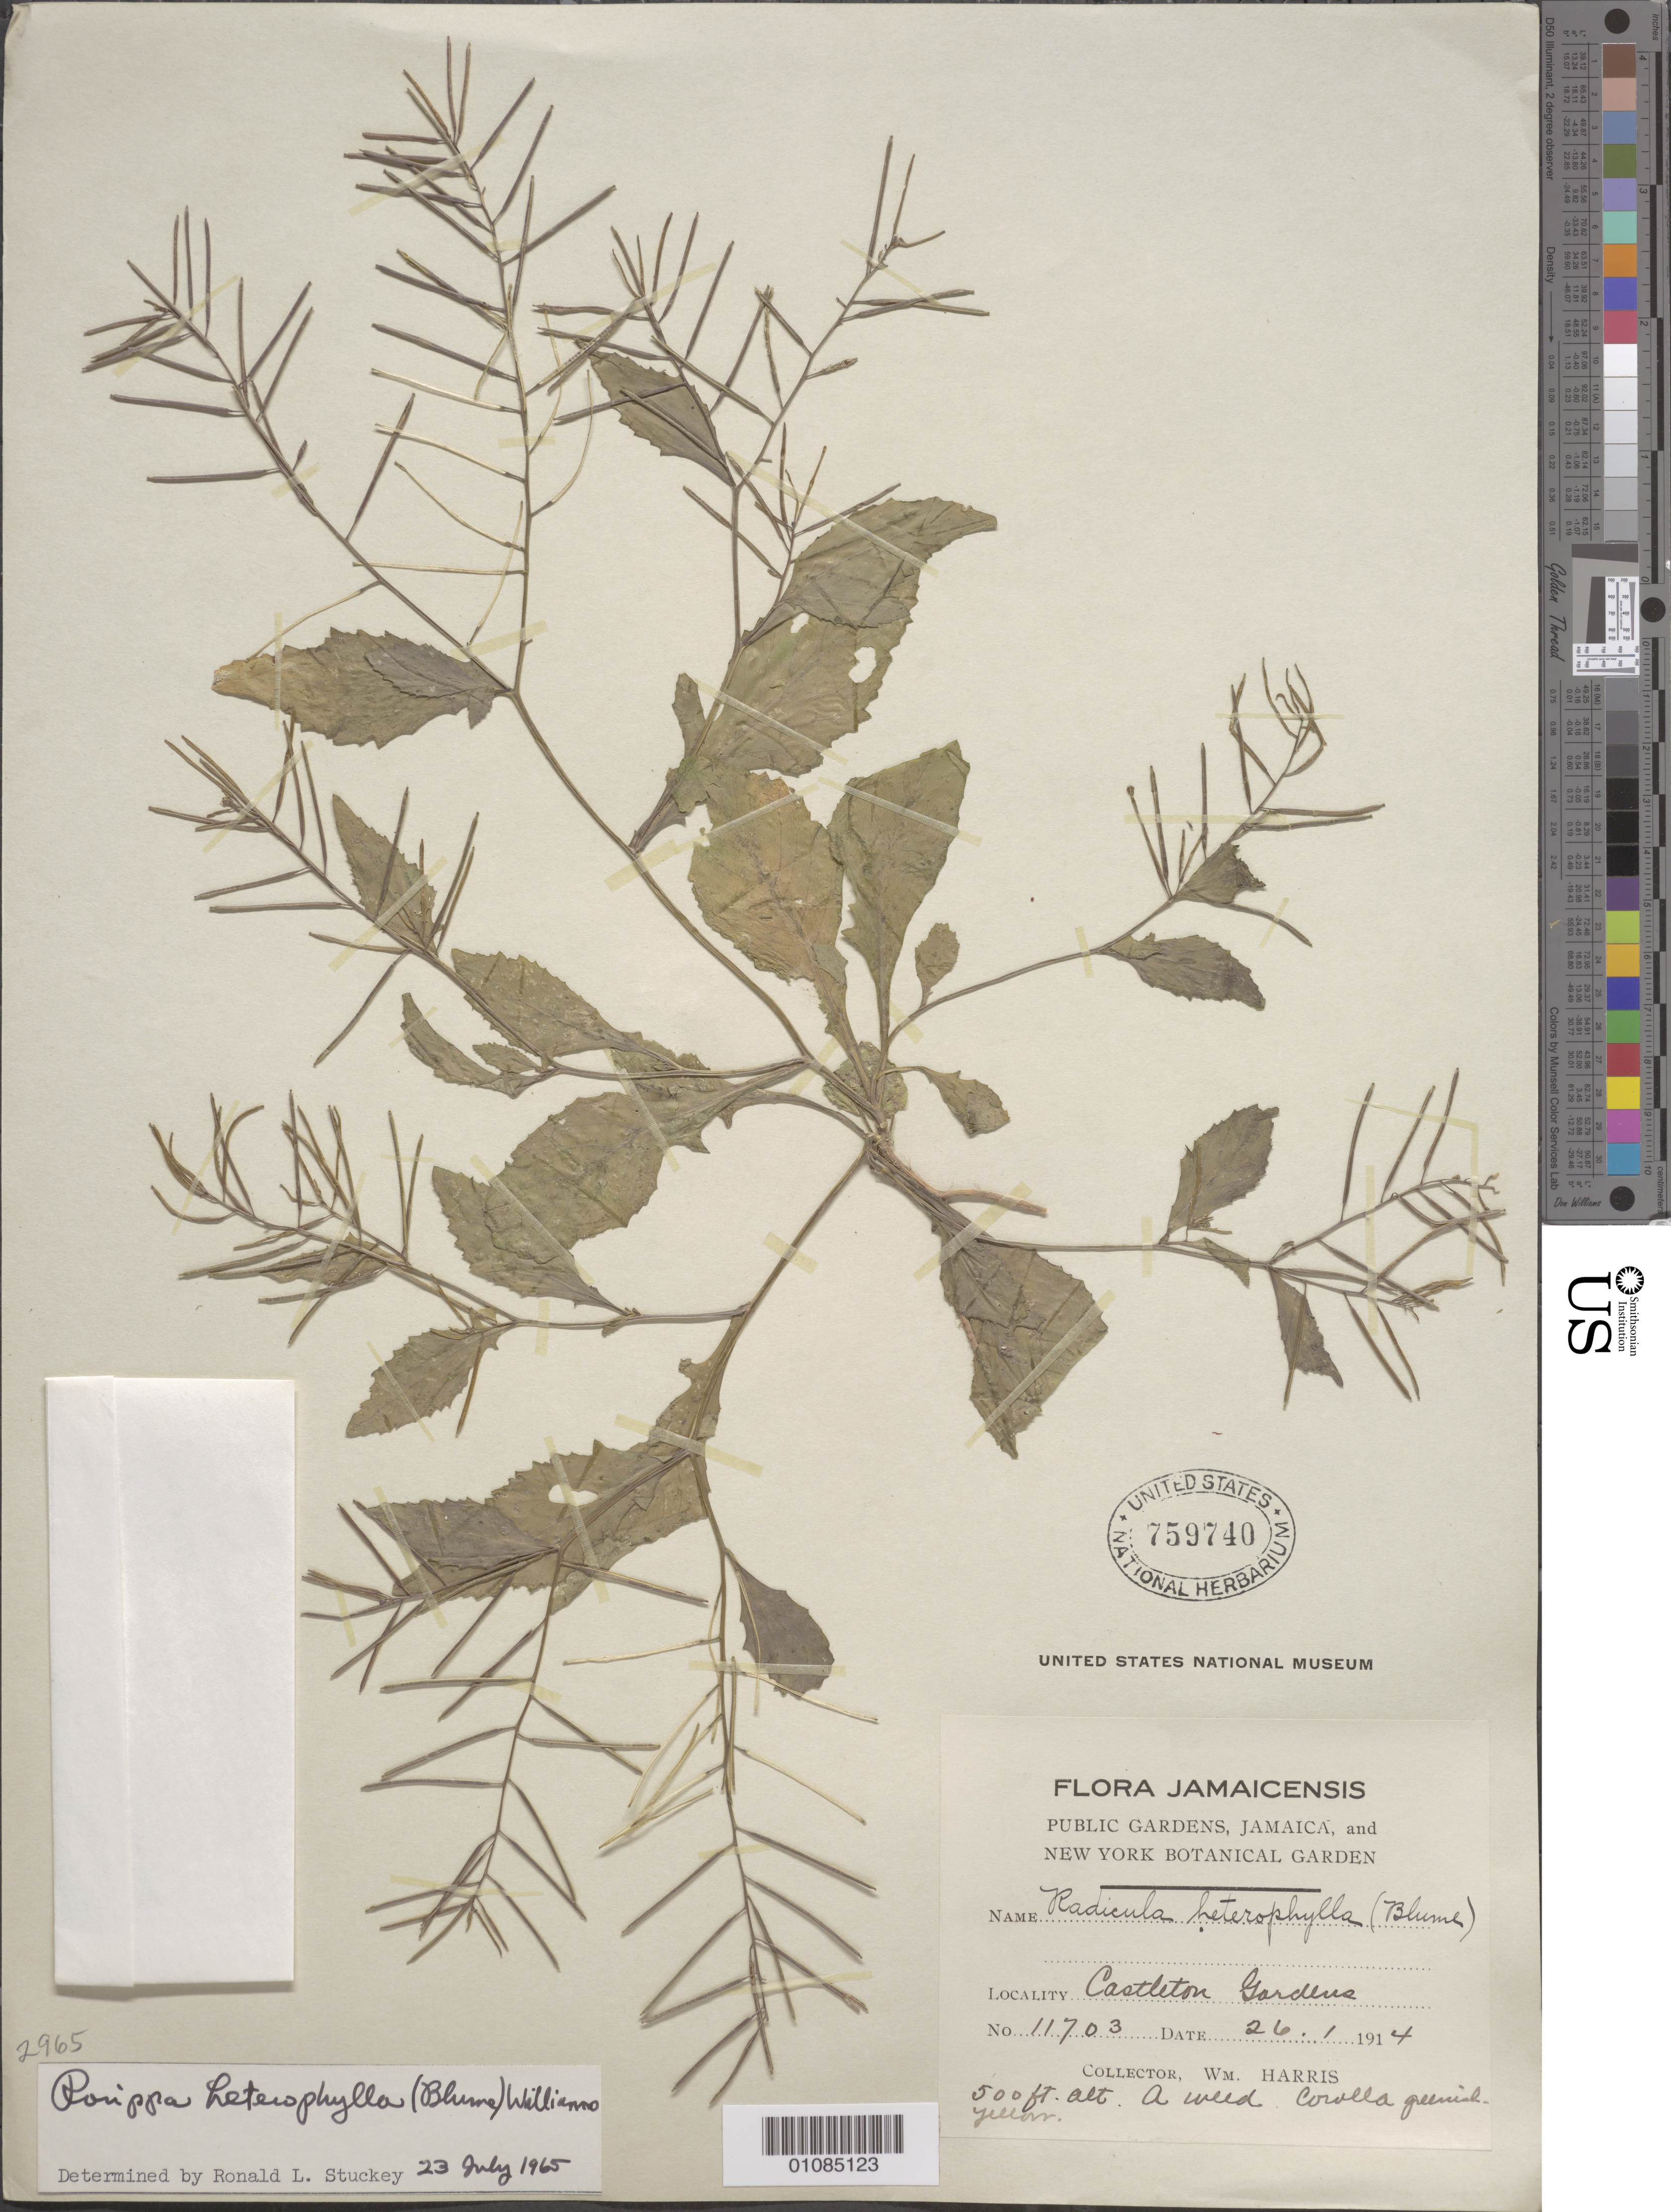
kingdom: Plantae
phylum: Tracheophyta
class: Magnoliopsida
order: Brassicales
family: Brassicaceae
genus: Rorippa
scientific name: Rorippa heterophylla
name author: (Blume) R.O. Williams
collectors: W. Harris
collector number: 11703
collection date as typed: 26 Jan 1914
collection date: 1914-01-26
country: Jamaica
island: Jamaica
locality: Castleton Gardens.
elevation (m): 152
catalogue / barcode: US 759740